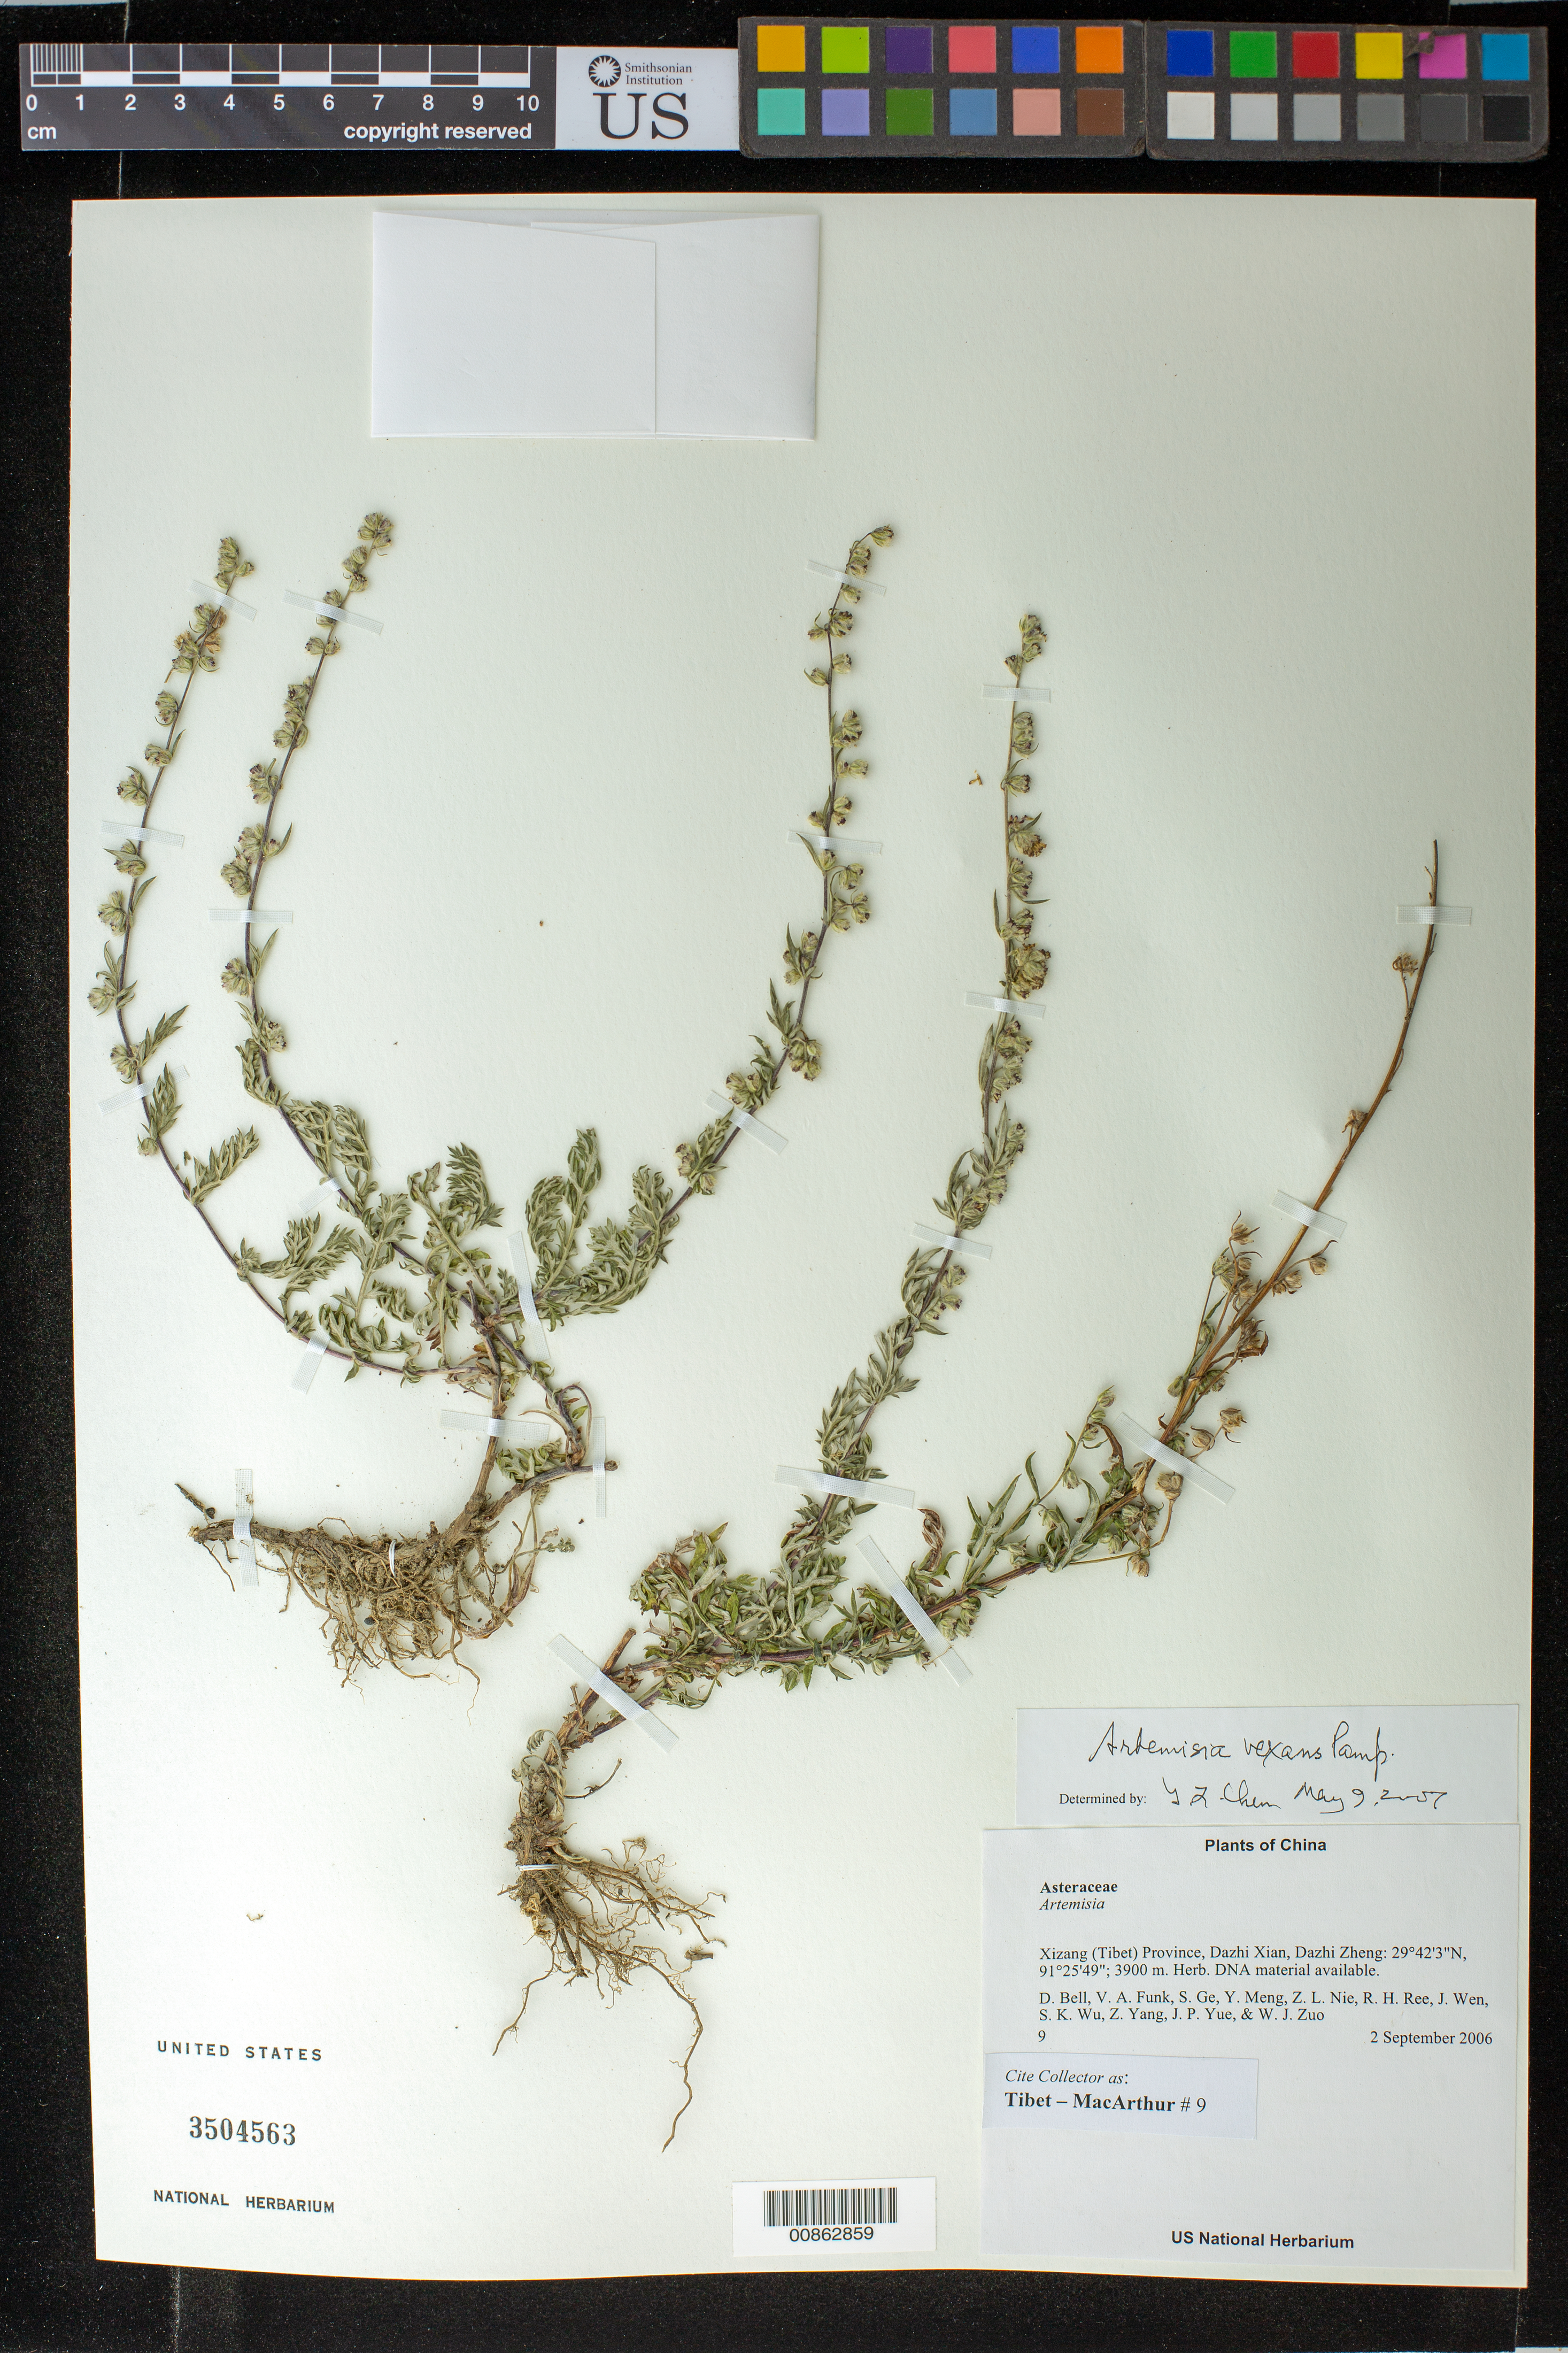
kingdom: Plantae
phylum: Tracheophyta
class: Magnoliopsida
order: Asterales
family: Asteraceae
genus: Artemisia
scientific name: Artemisia vexans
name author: Pamp.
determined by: Yilin Chen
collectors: Tibet-MacArthur, D. A. Bell, V. Funk, S. Ge, Y. Meng, Z. Nie, R. Ree, J. Wen, S. K. Wu, Z. Yang, J. Yue & W. Zuo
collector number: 9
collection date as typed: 02 Sep 2006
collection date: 2006-09-02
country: China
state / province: Xizang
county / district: Dazhi Xian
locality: Dazhi Zheng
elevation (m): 3900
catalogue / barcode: US 3504563